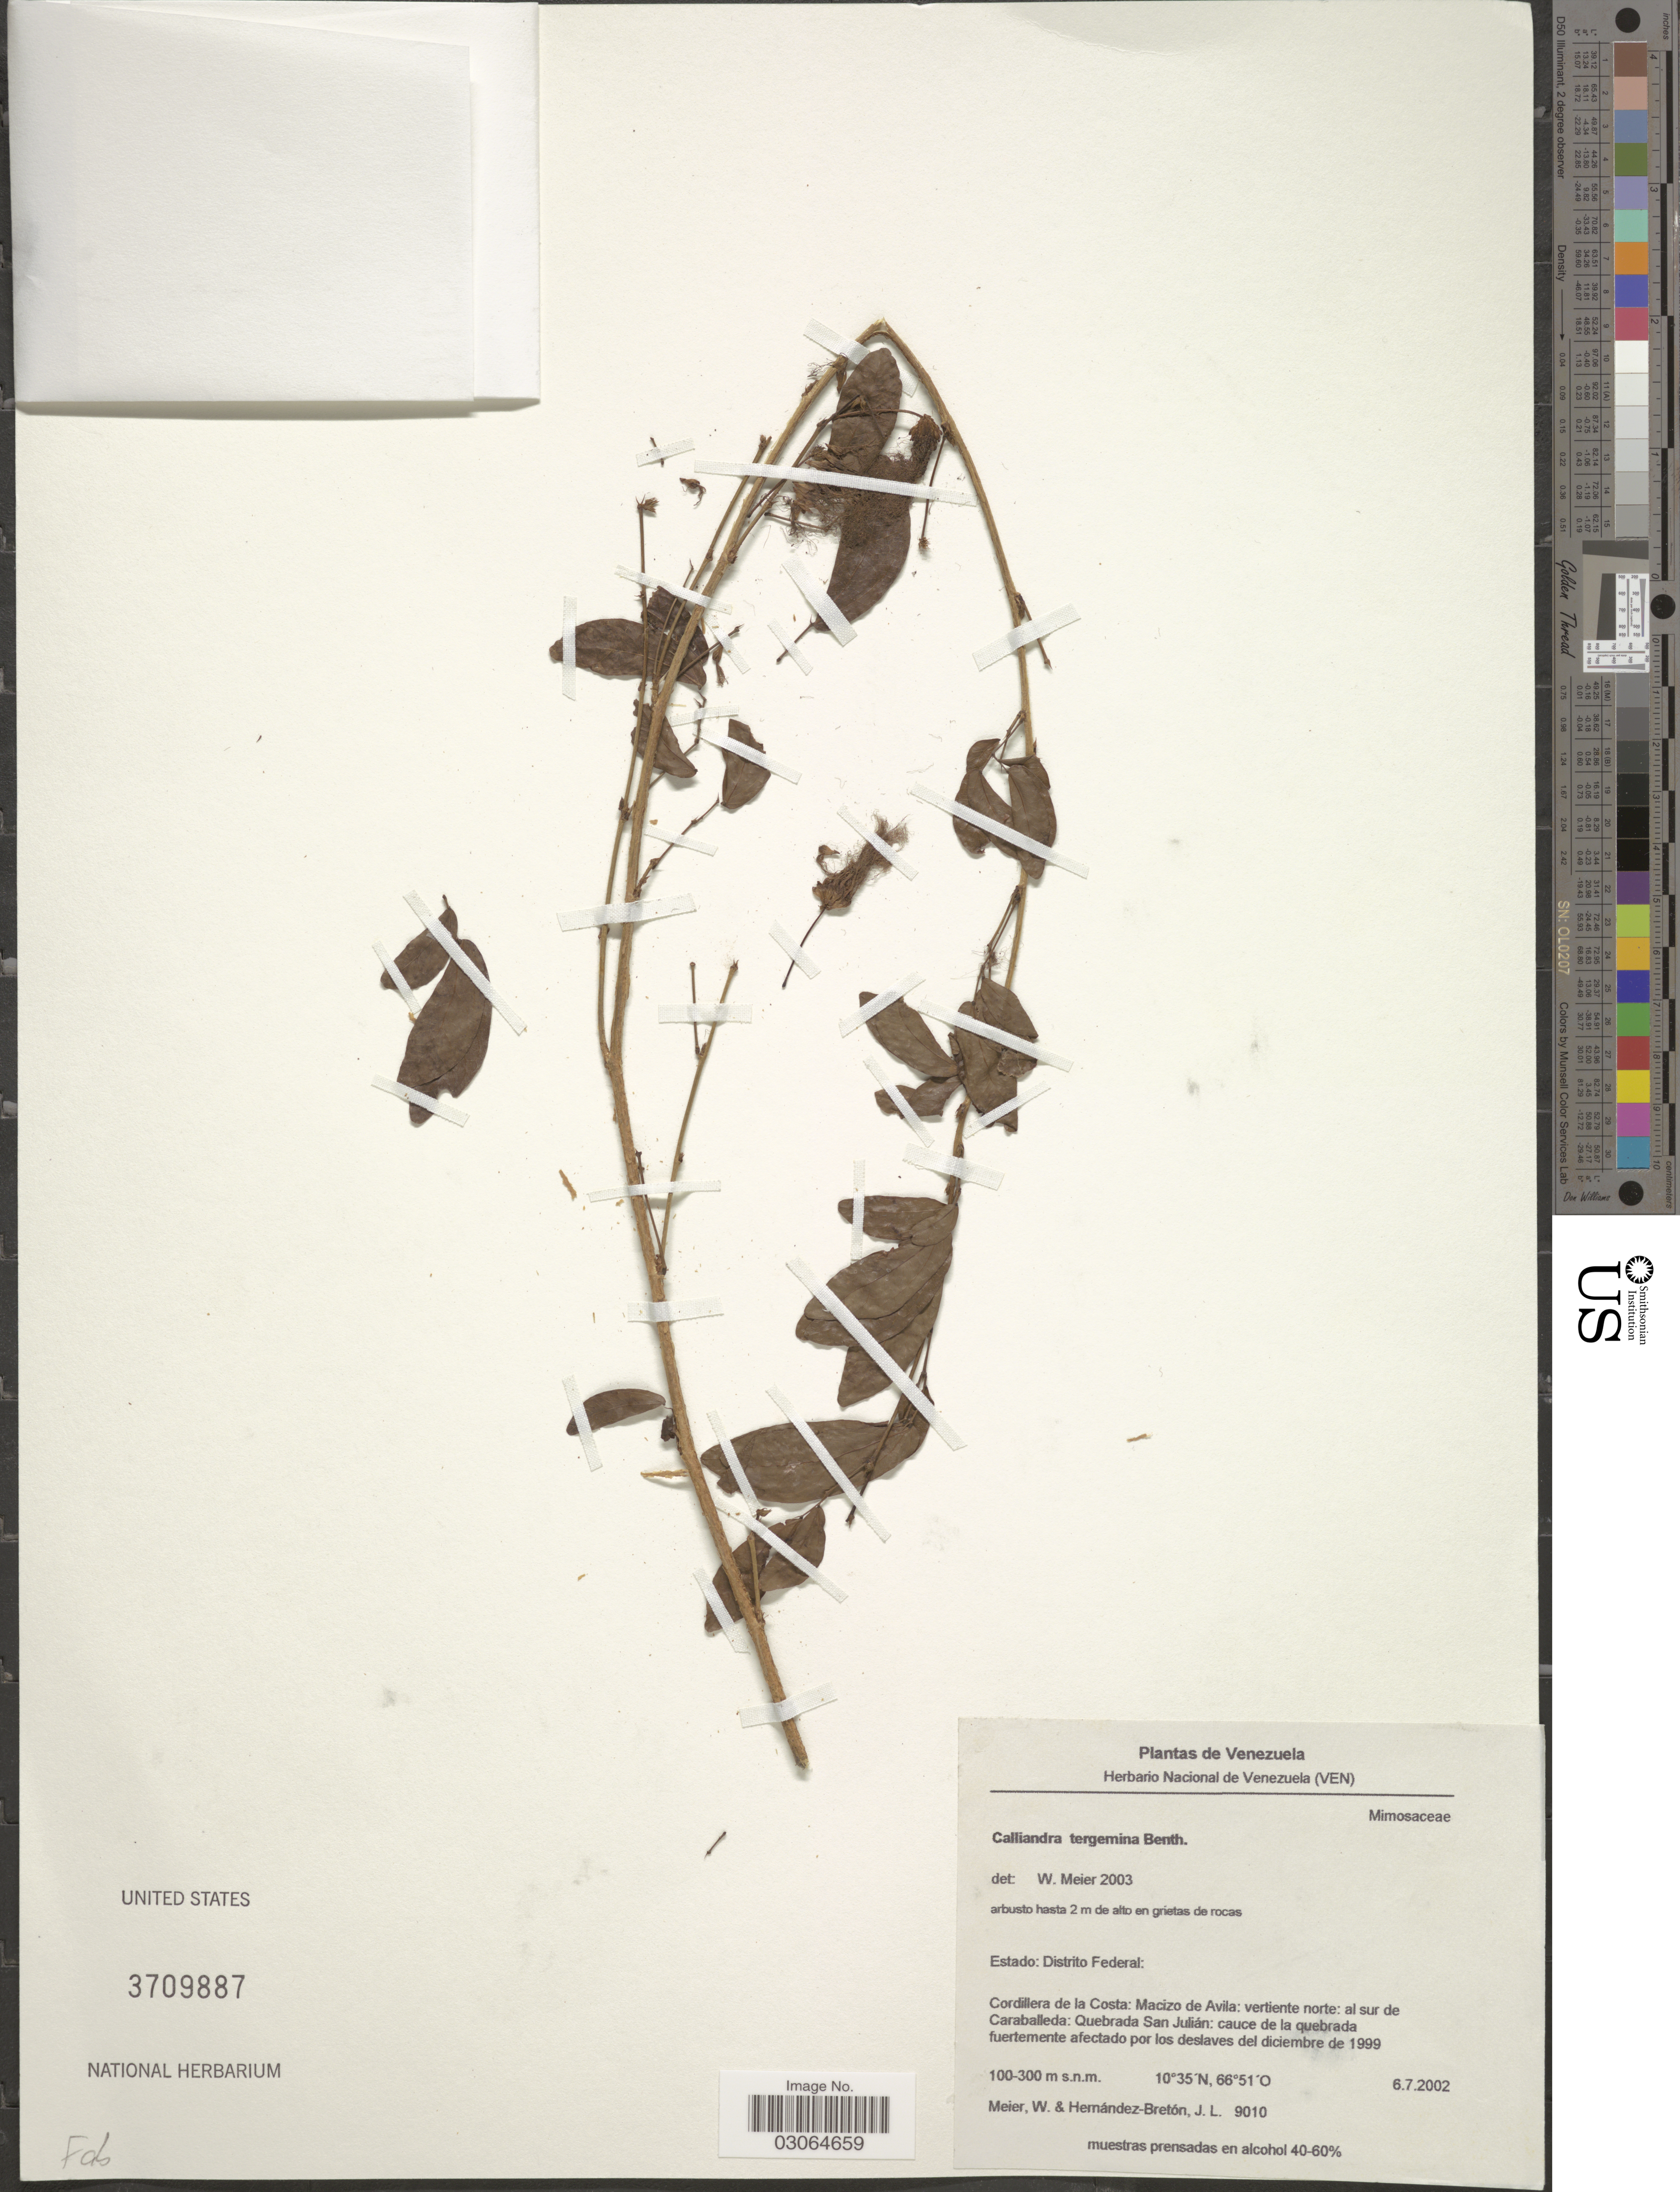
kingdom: Plantae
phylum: Tracheophyta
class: Magnoliopsida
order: Fabales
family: Fabaceae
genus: Calliandra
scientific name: Calliandra tergemina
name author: (L.) Benth.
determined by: Meier, Winfried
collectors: W. Meier & J. L. Hernandez-Breton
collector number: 9010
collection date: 2002-07-06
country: Venezuela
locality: Estado: Distrito Federal. Cordillera de la Costa: Macizo de Avilla: vertiente norte: al sur de Caraballeda: Quebrada San Julián: cauce de la quebrada fuertemente afectado por los deslaves del diciembre de 1999.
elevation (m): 100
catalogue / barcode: US 3709887